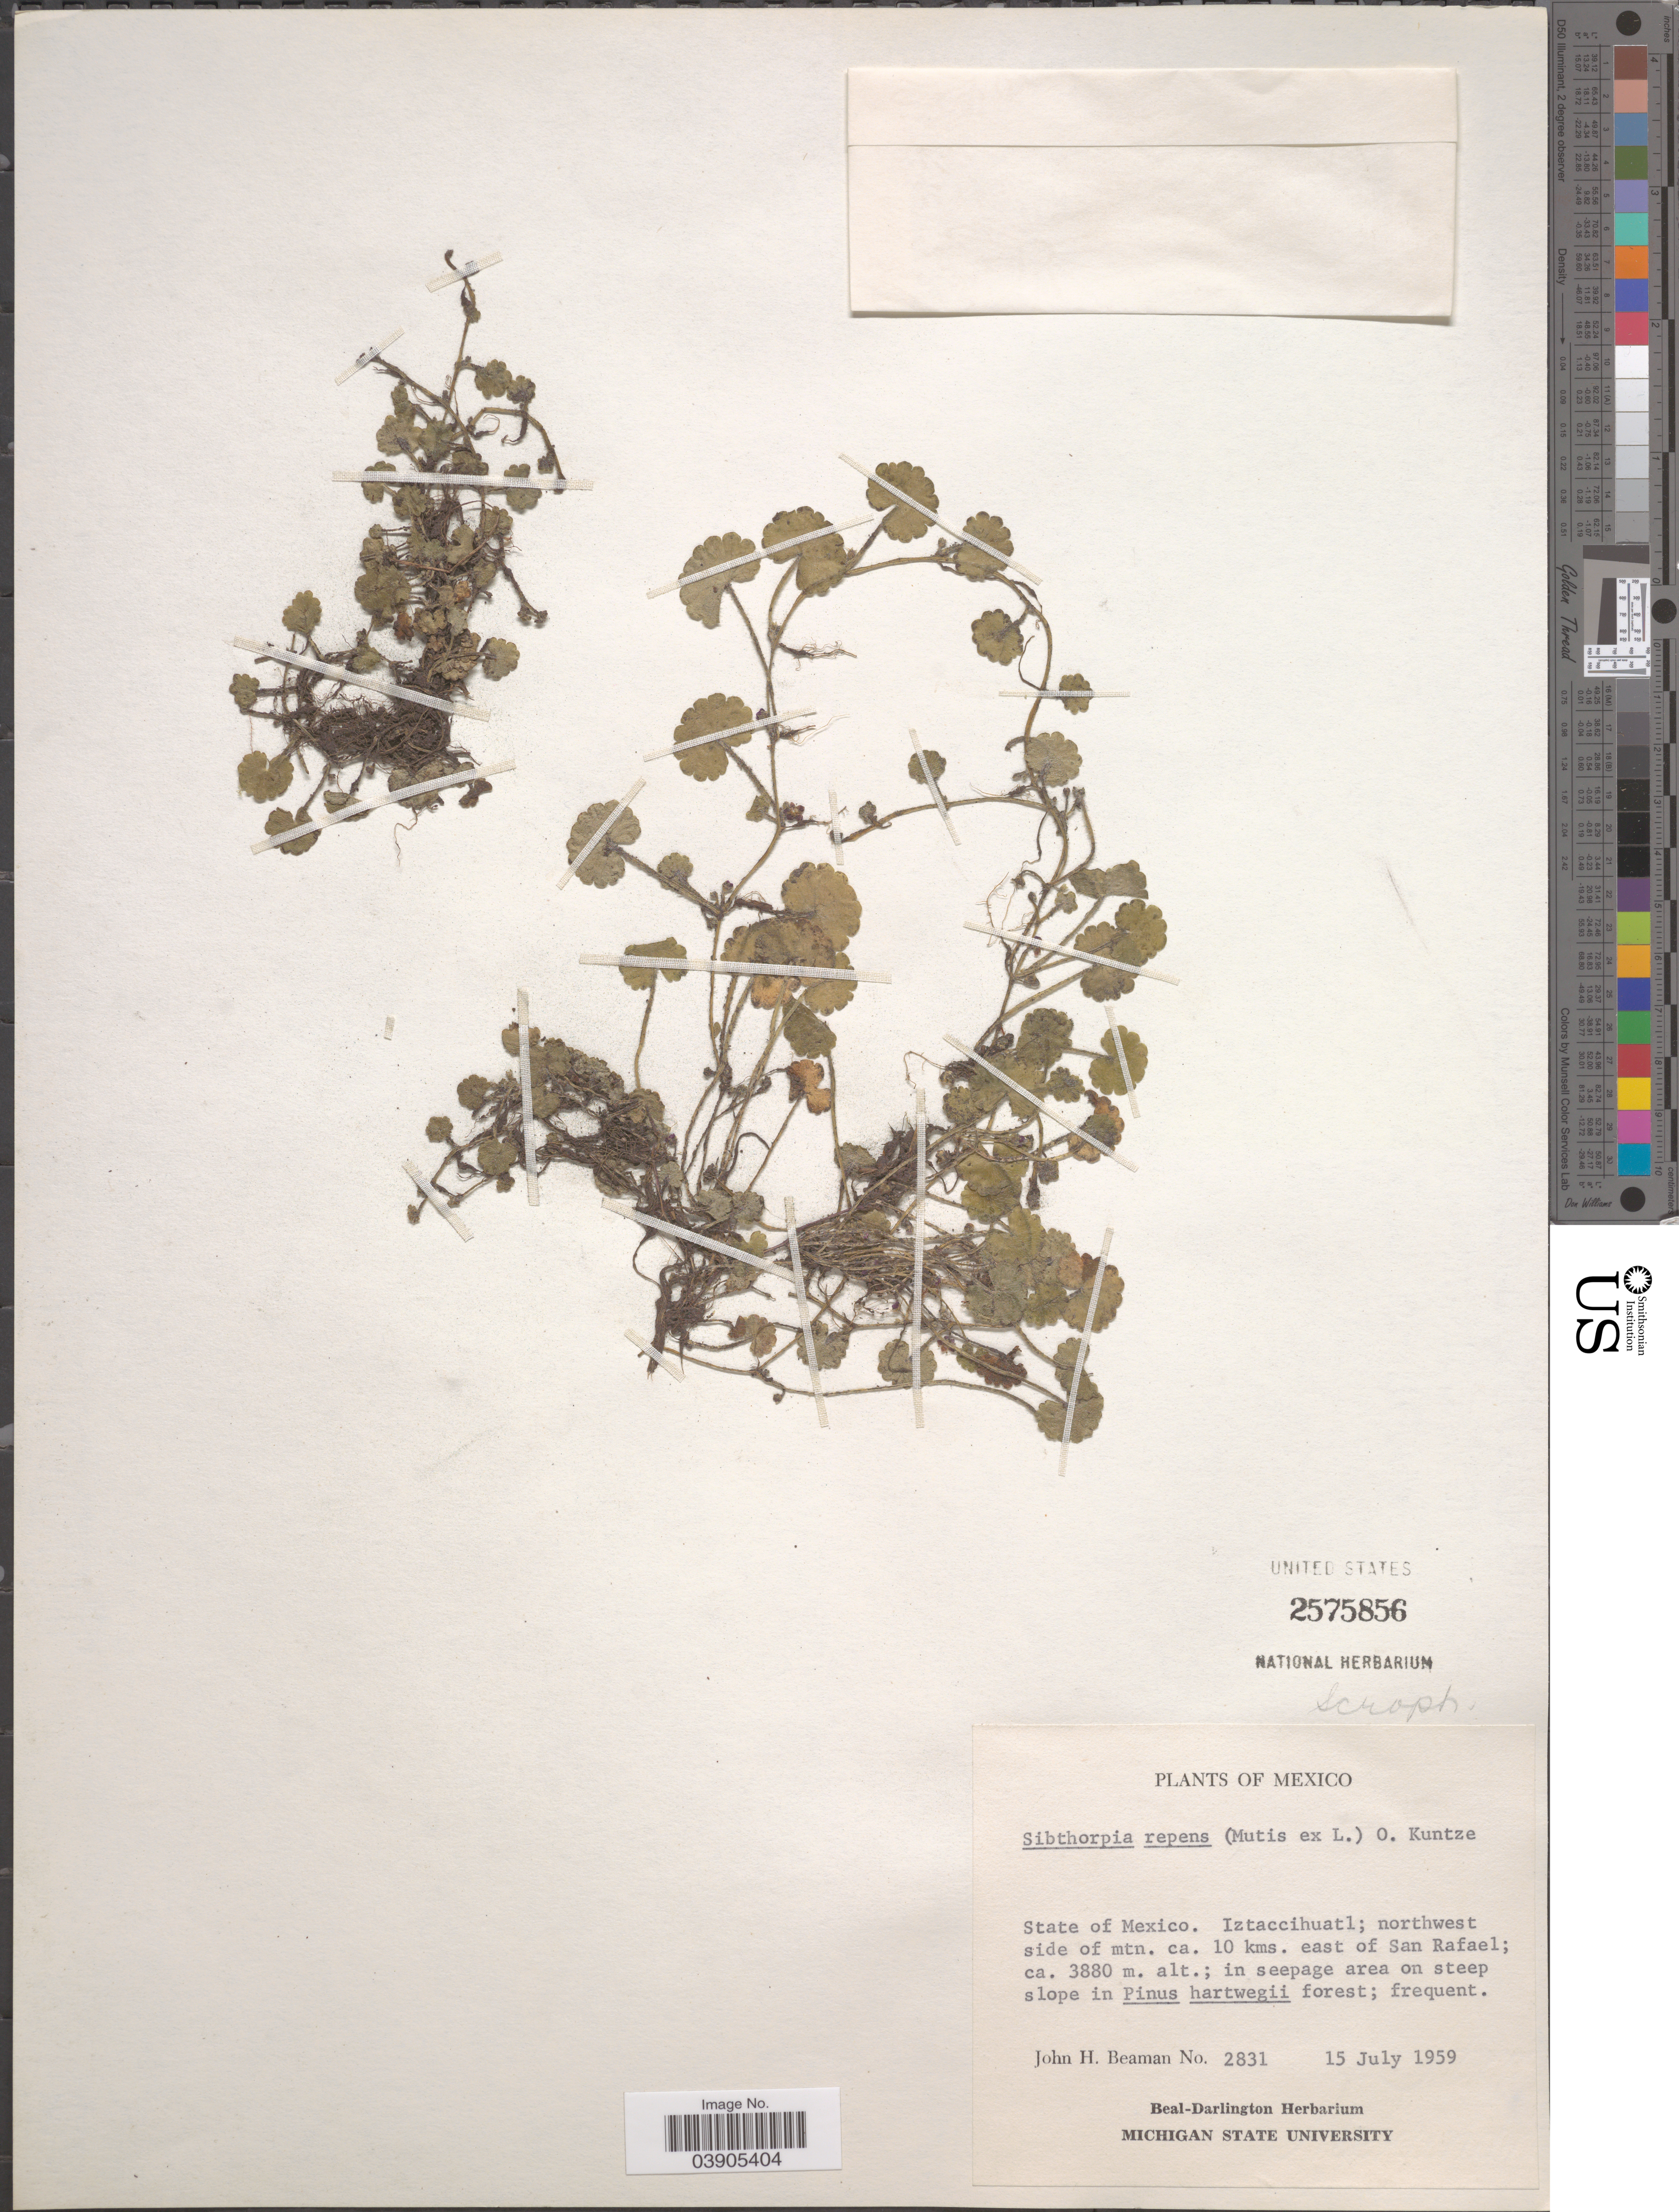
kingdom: Plantae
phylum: Tracheophyta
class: Magnoliopsida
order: Lamiales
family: Plantaginaceae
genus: Sibthorpia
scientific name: Sibthorpia repens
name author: (L.) Kuntze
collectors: J. H. Beaman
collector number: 2831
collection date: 1959-07-15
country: Mexico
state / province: México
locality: Iztaccihuatl; northwest side of mtn. ca. 10 kms. east of San Rafael.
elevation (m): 3880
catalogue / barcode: US 2575856